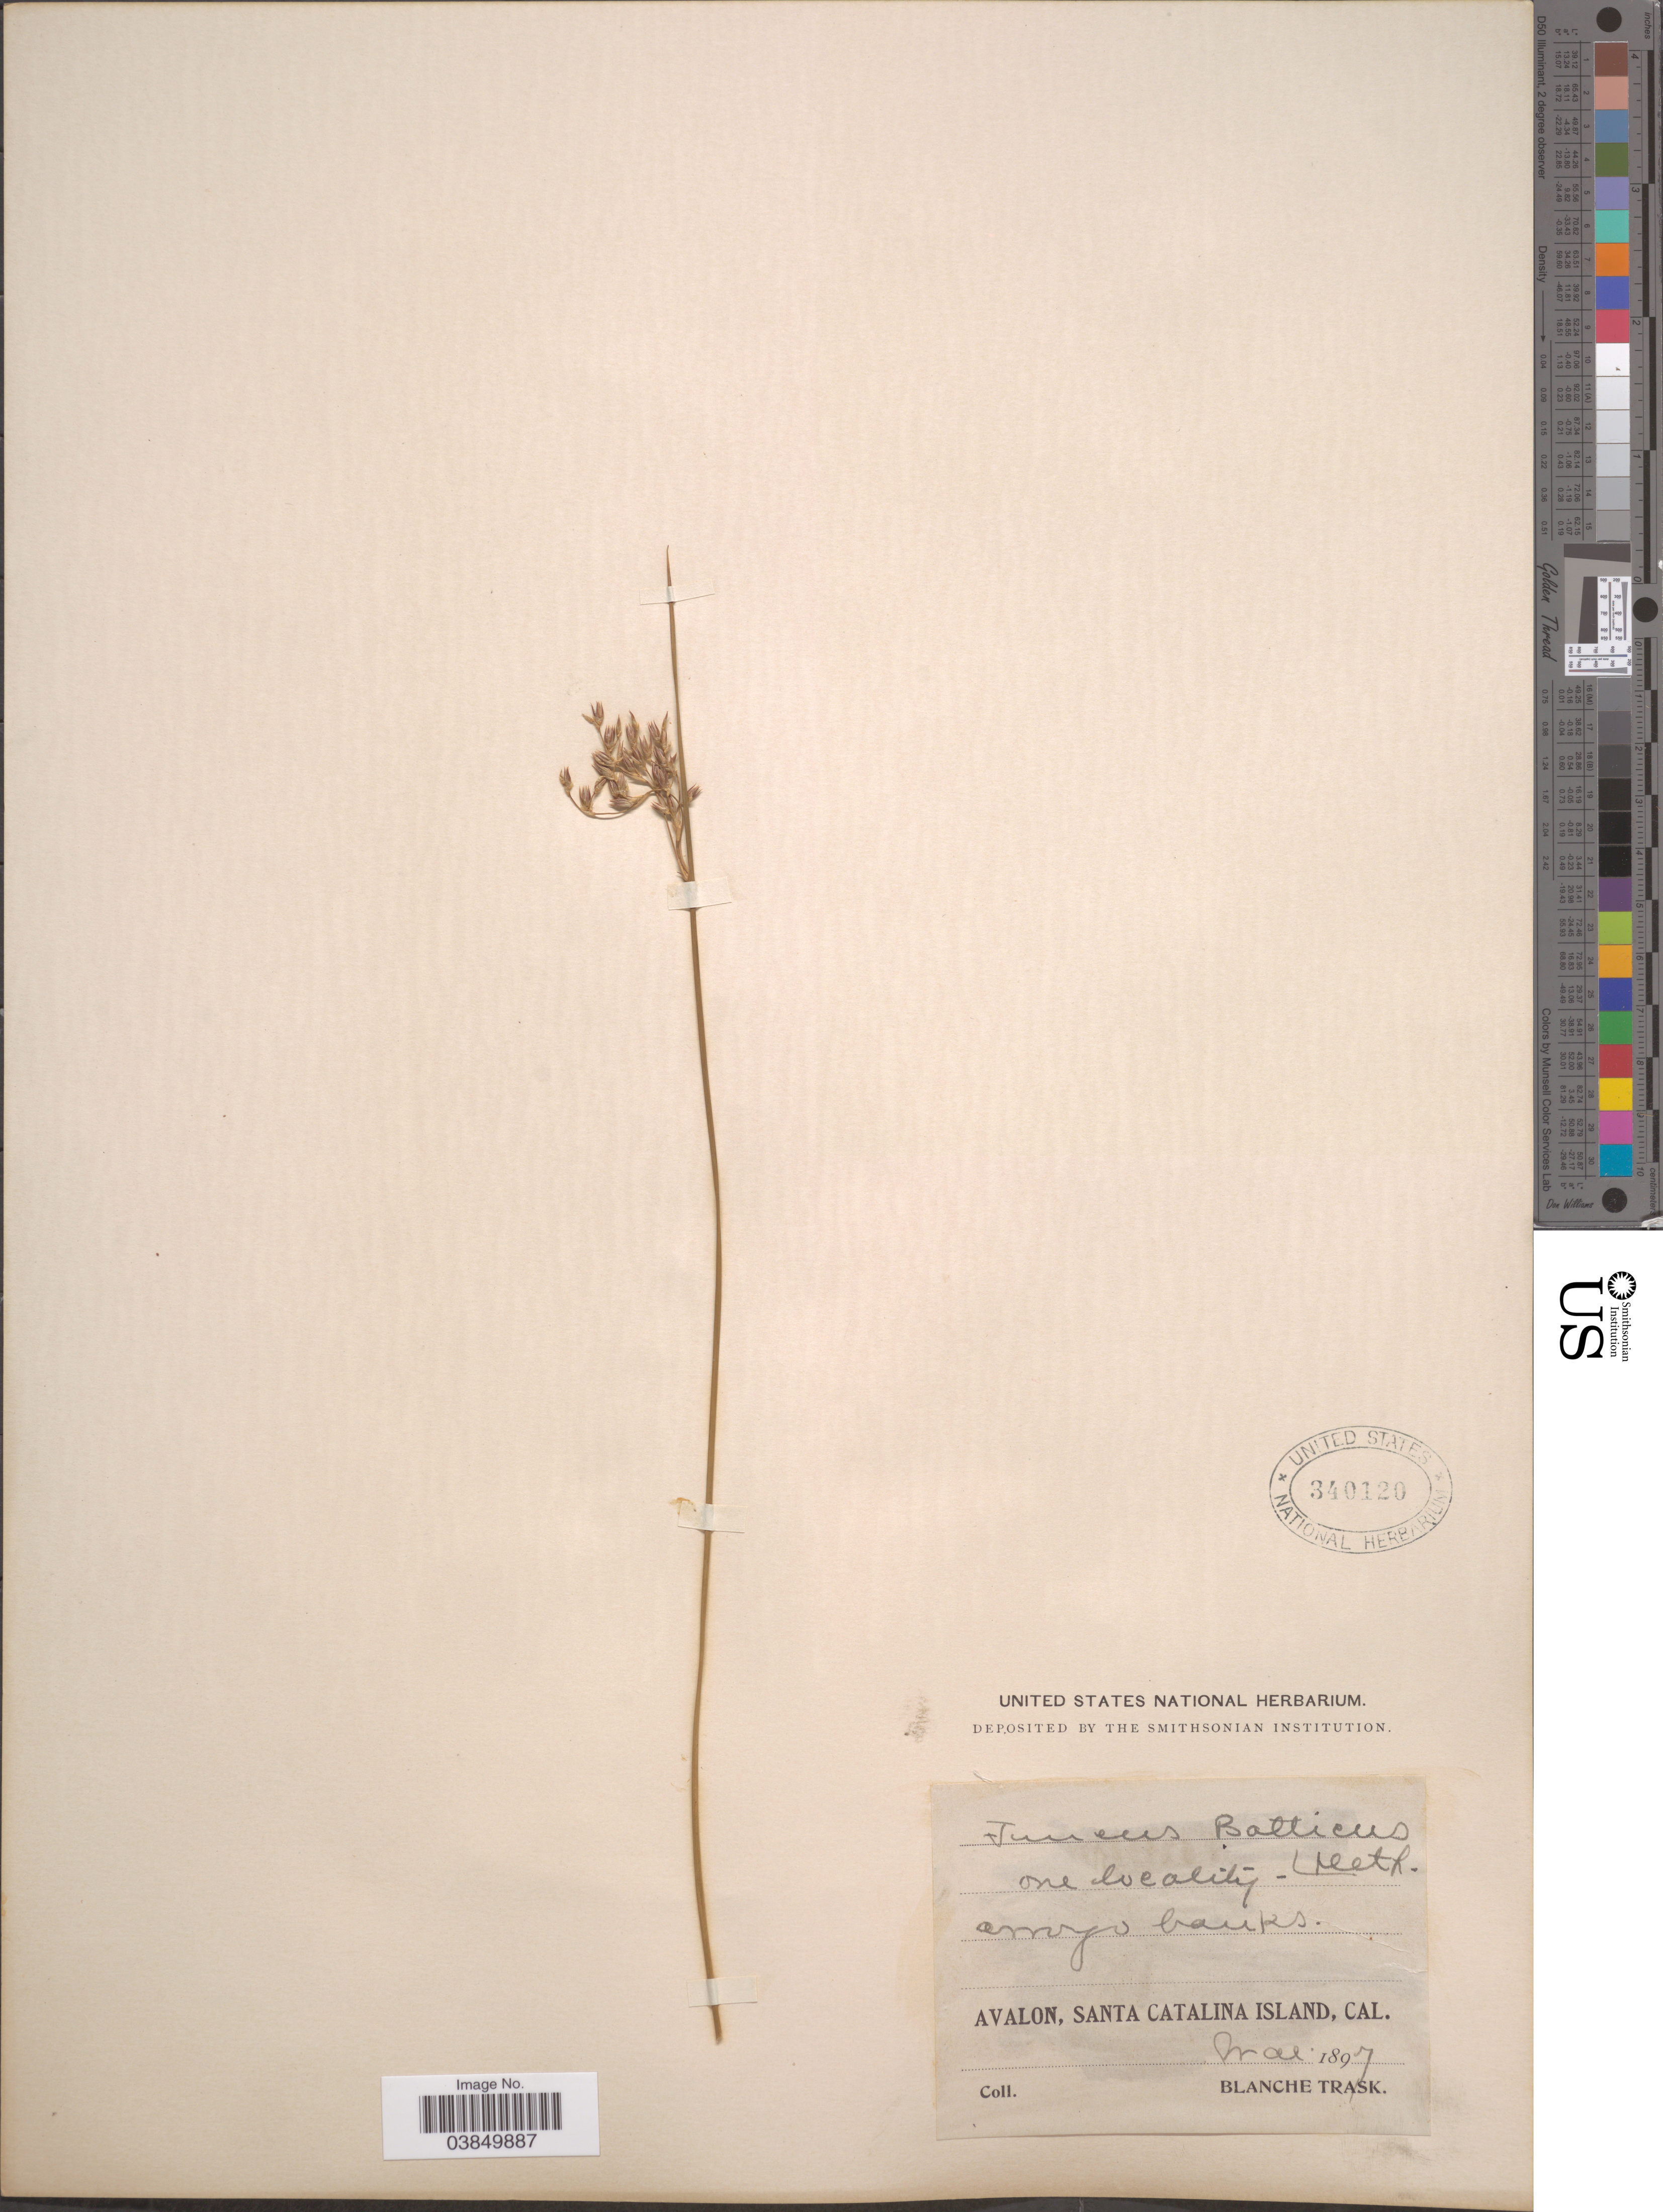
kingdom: Plantae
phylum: Tracheophyta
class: Liliopsida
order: Poales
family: Juncaceae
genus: Juncus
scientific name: Juncus balticus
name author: Willd.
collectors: B. Trask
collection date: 1897-03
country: United States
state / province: California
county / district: Los Angeles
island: Santa Catalina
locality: Avalon, Santa Catalina Island.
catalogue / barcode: US 340120